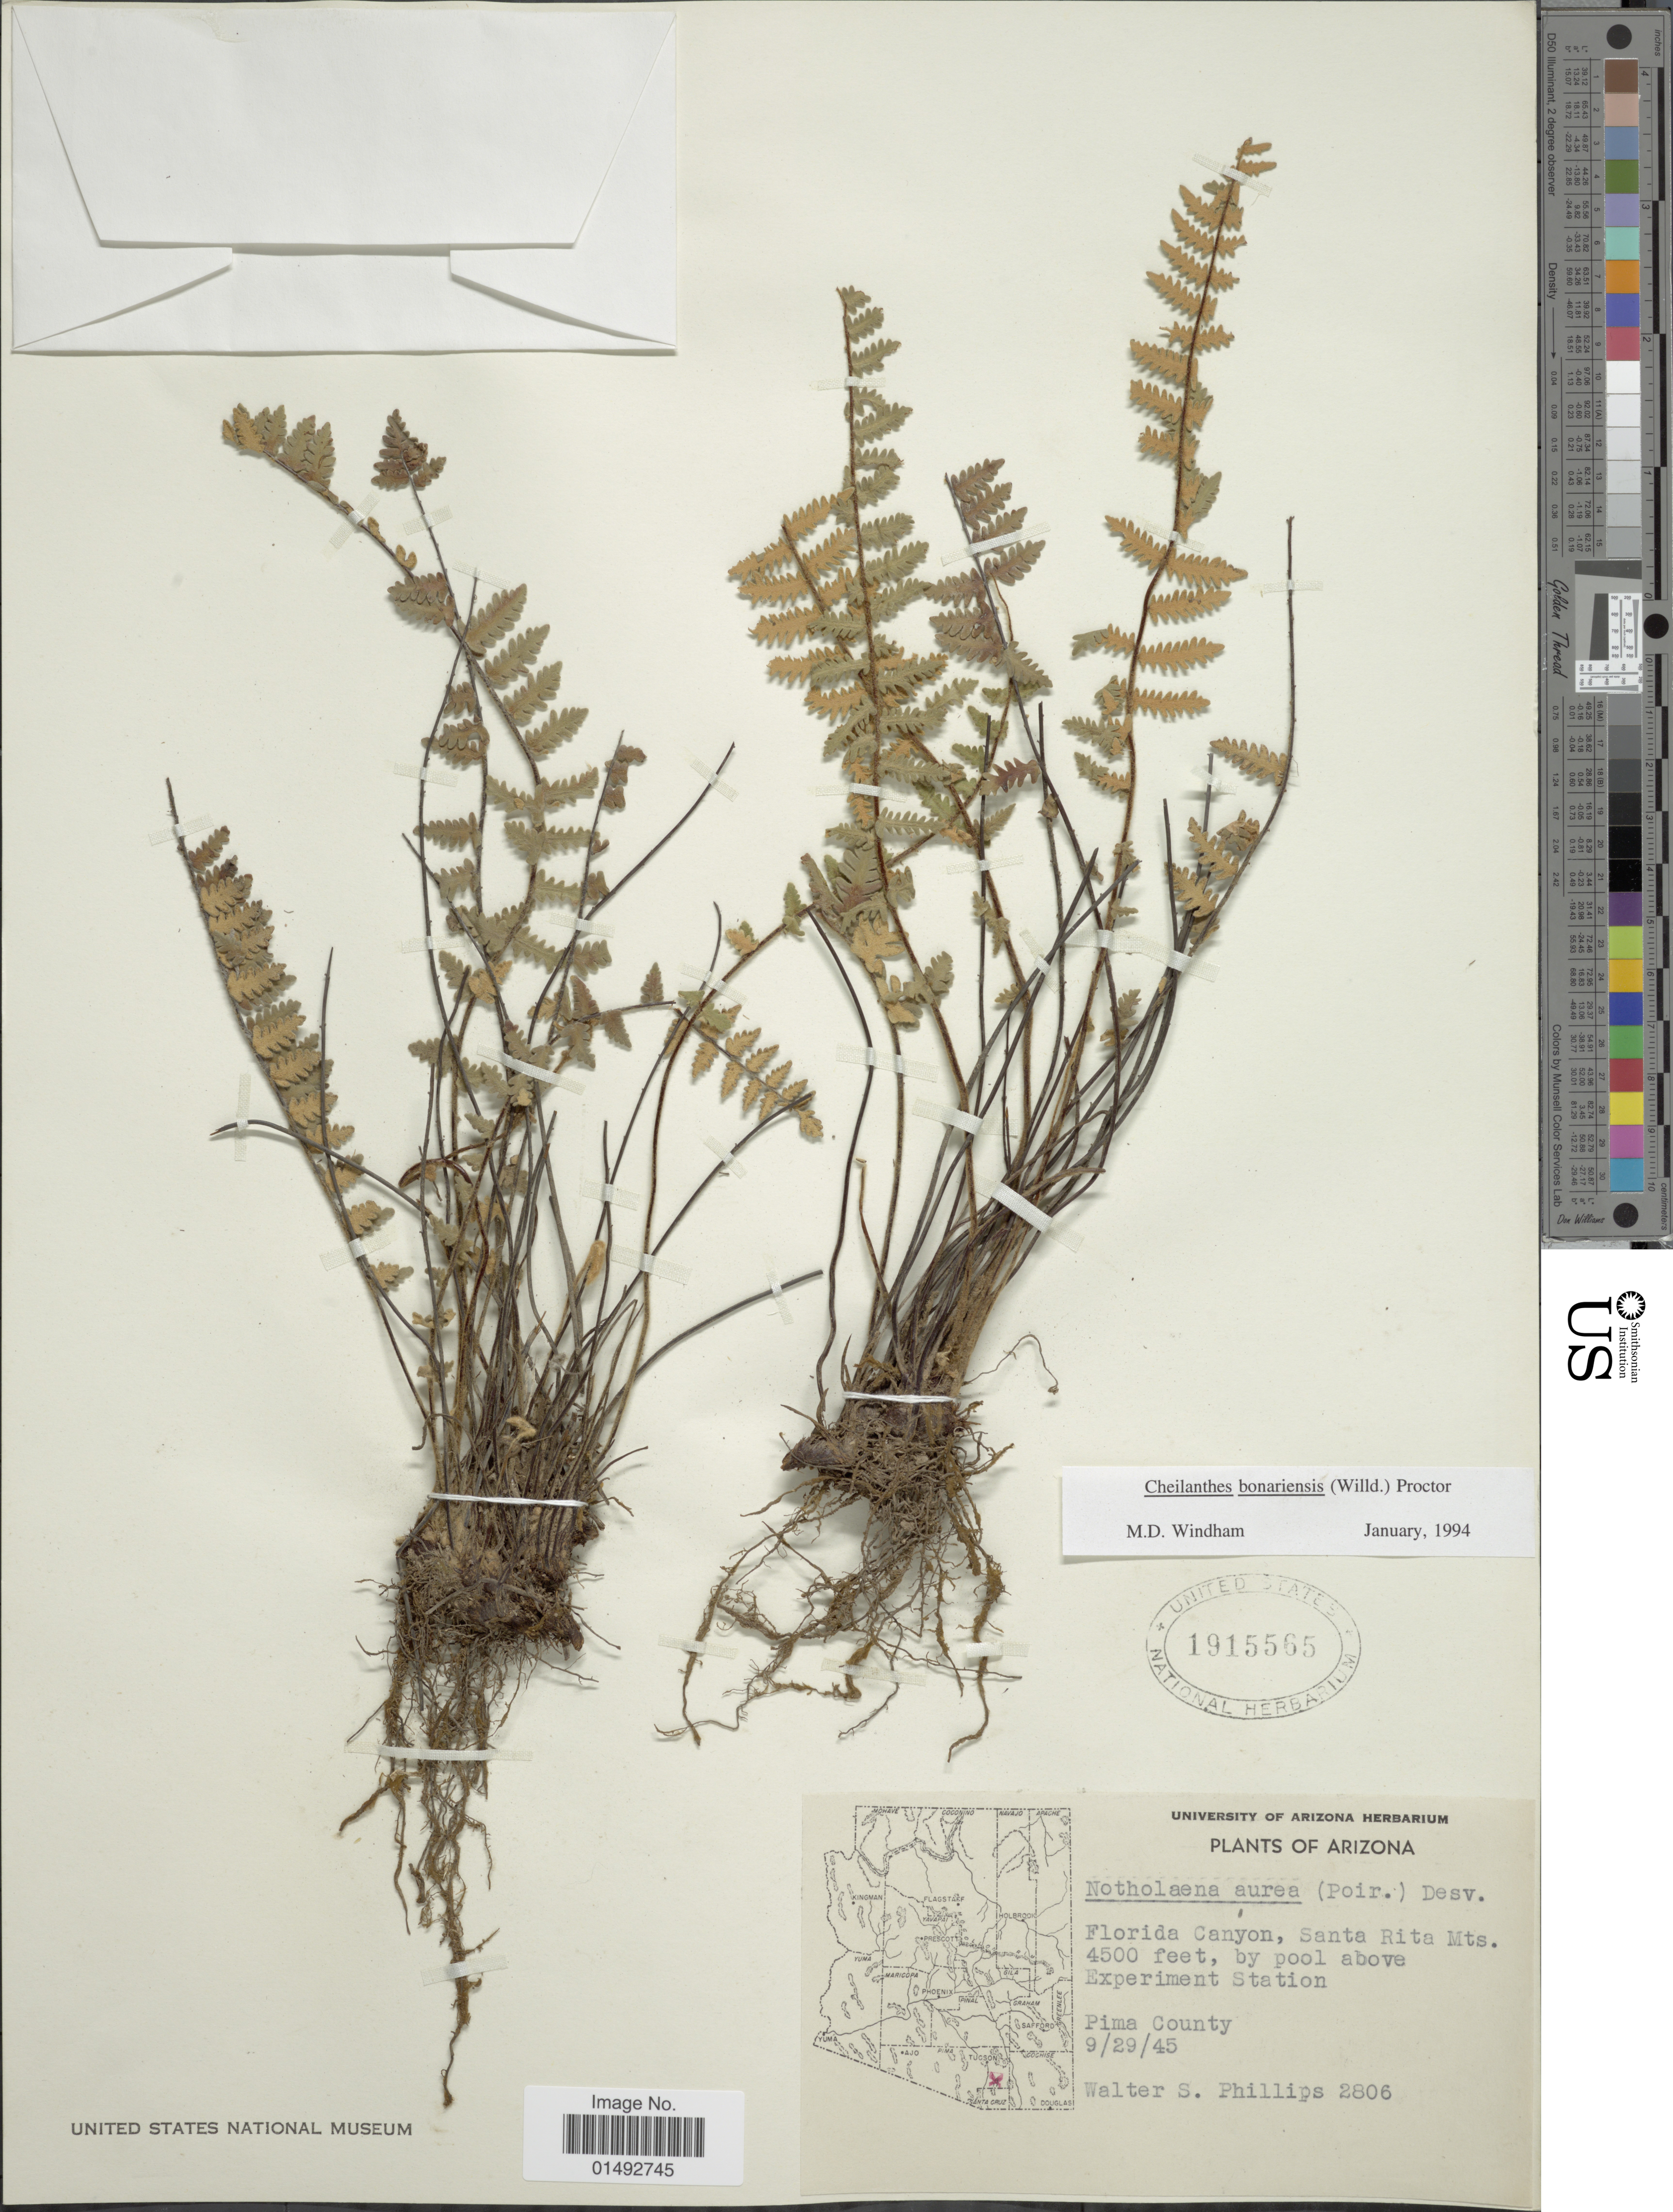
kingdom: Plantae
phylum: Tracheophyta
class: Polypodiopsida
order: Polypodiales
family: Pteridaceae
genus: Myriopteris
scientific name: Myriopteris aurea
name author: (Poir.) Grusz & Windham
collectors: W. S. Phillips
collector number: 2806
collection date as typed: Transcribed d/m/y: 29/9/45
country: United States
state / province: Arizona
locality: Florida Canyon, Santa Rita Mts, by pool above Experiment Station, Pima County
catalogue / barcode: US 1915565